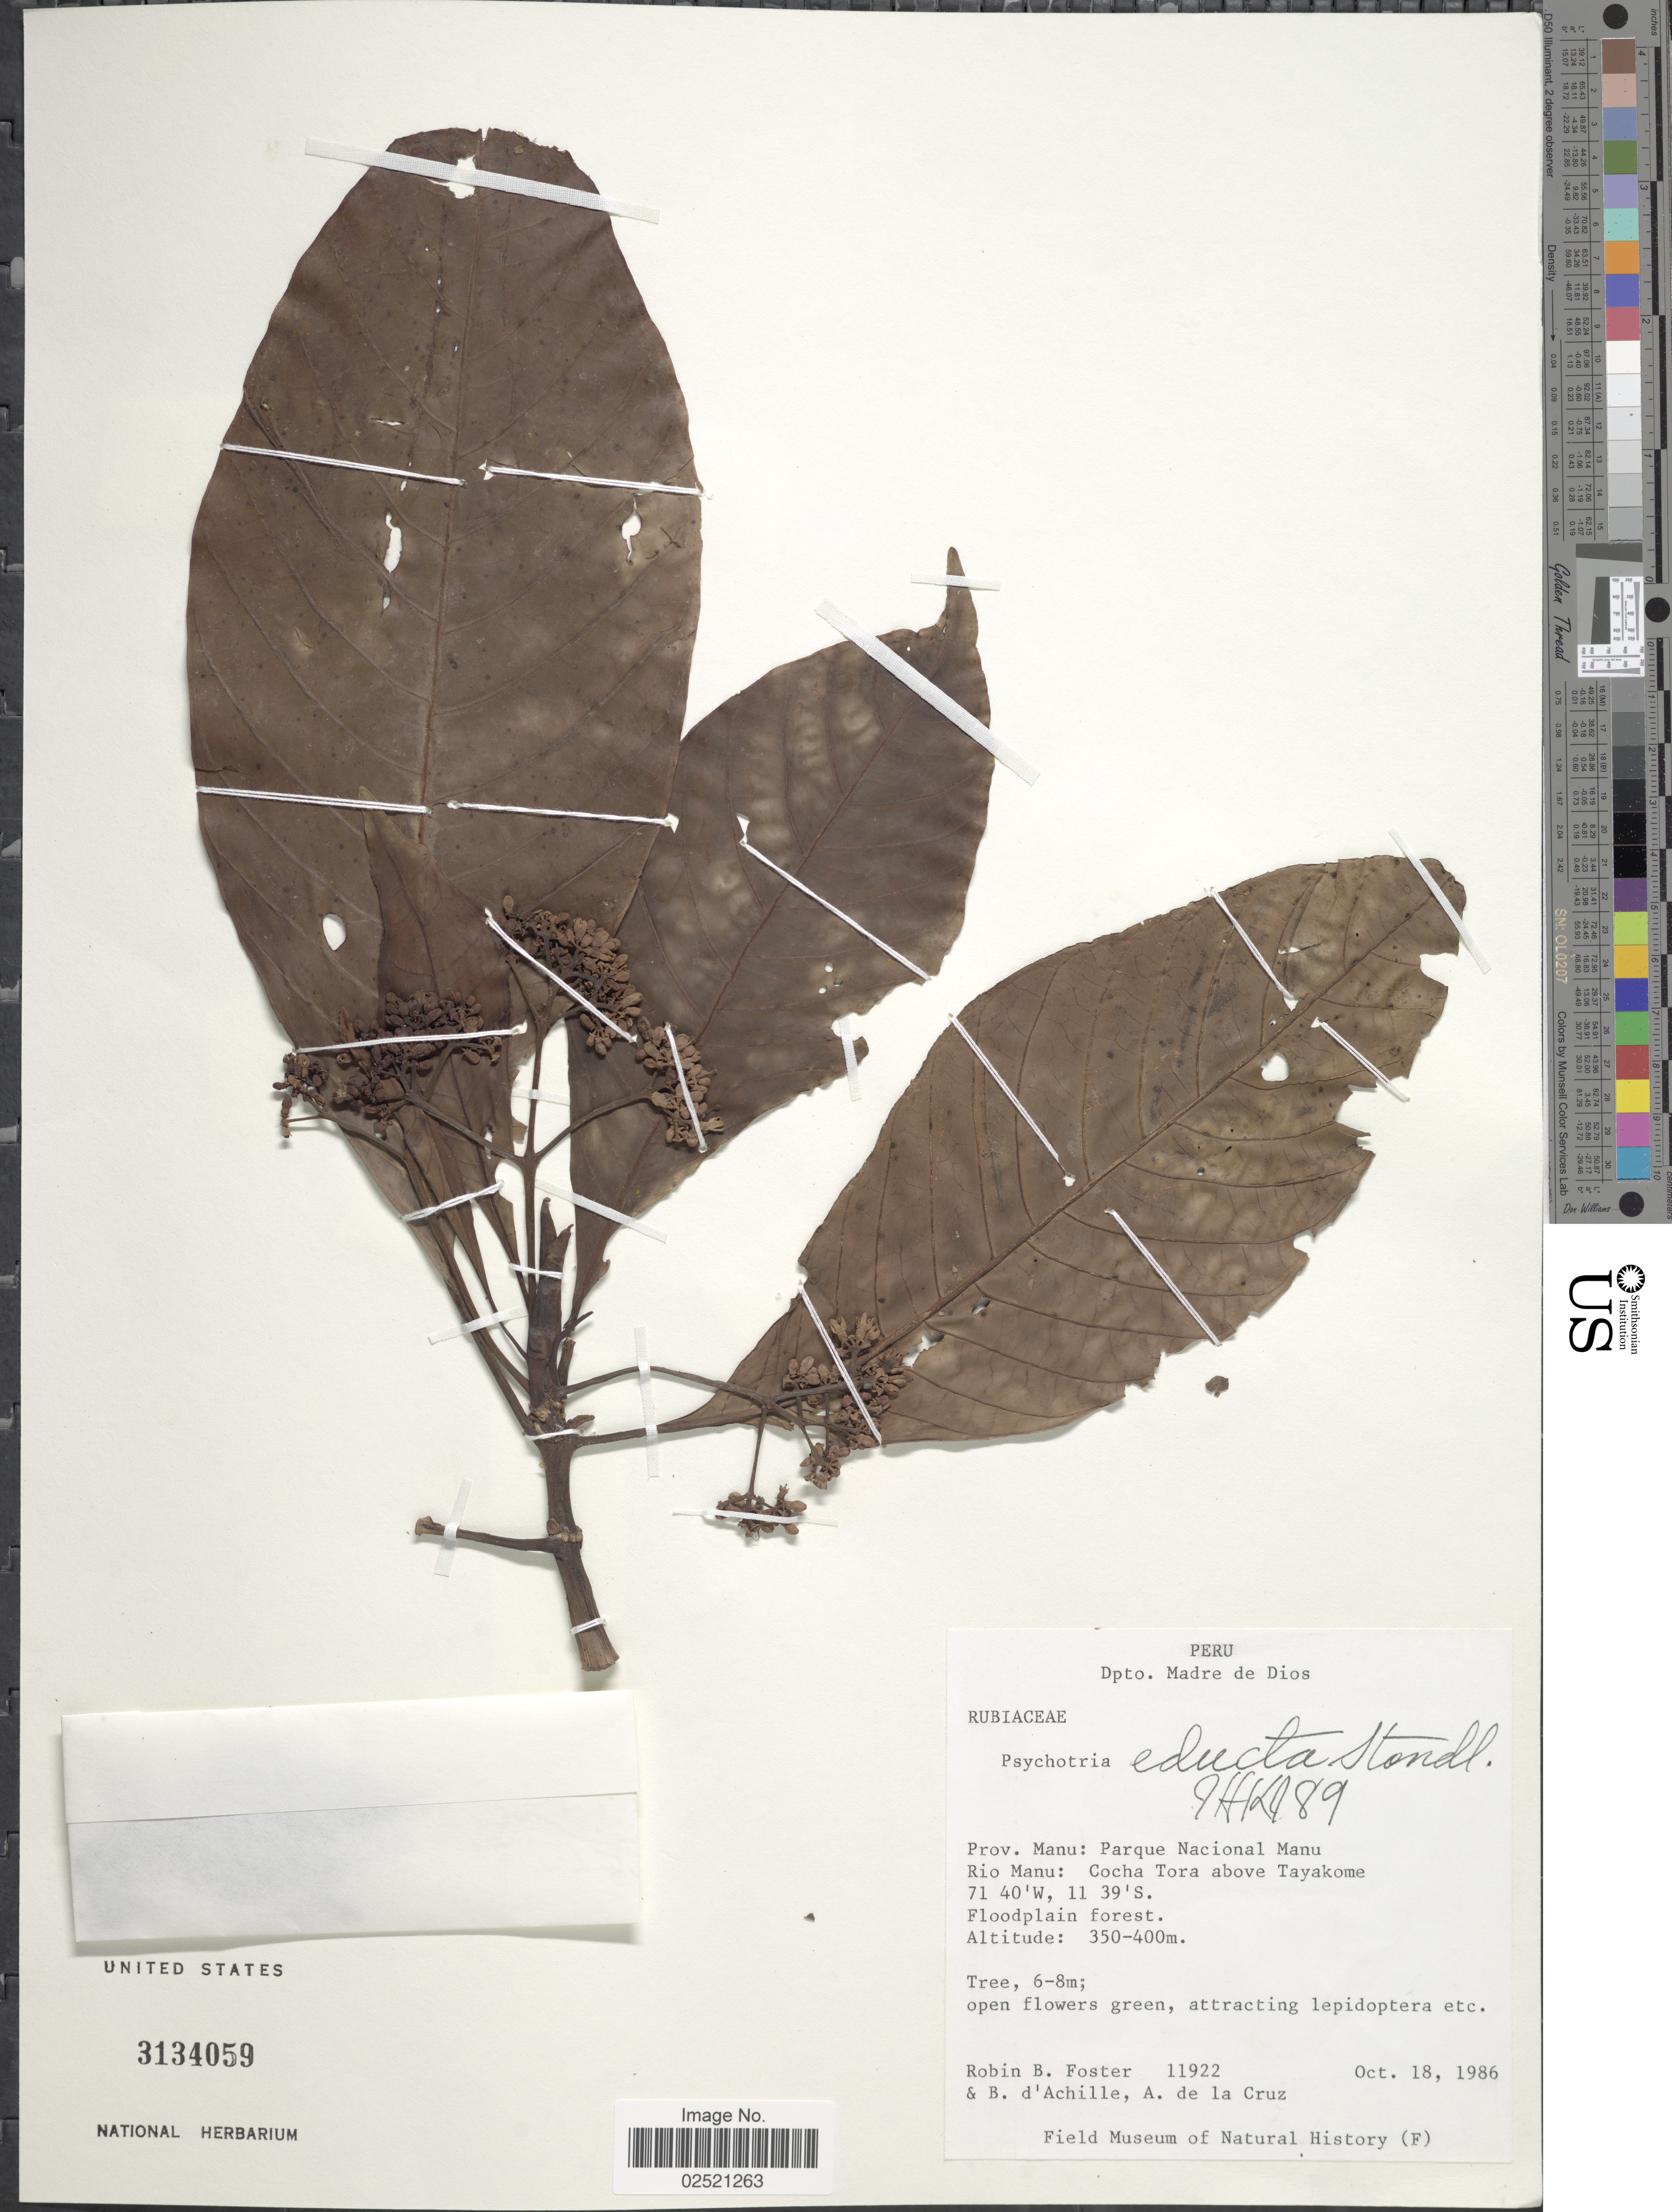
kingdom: Plantae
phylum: Tracheophyta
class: Magnoliopsida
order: Gentianales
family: Rubiaceae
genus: Psychotria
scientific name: Psychotria educta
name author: Standl.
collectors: R. B. Foster, B. d'Achille & A. de la Cruz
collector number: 11922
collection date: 1986-10-18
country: Peru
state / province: Madre de Dios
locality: Prov. Manu: Parque Nacional Manu, Rio Manu: Cocha Tora above Tayakome.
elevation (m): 350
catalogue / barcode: US 3134059